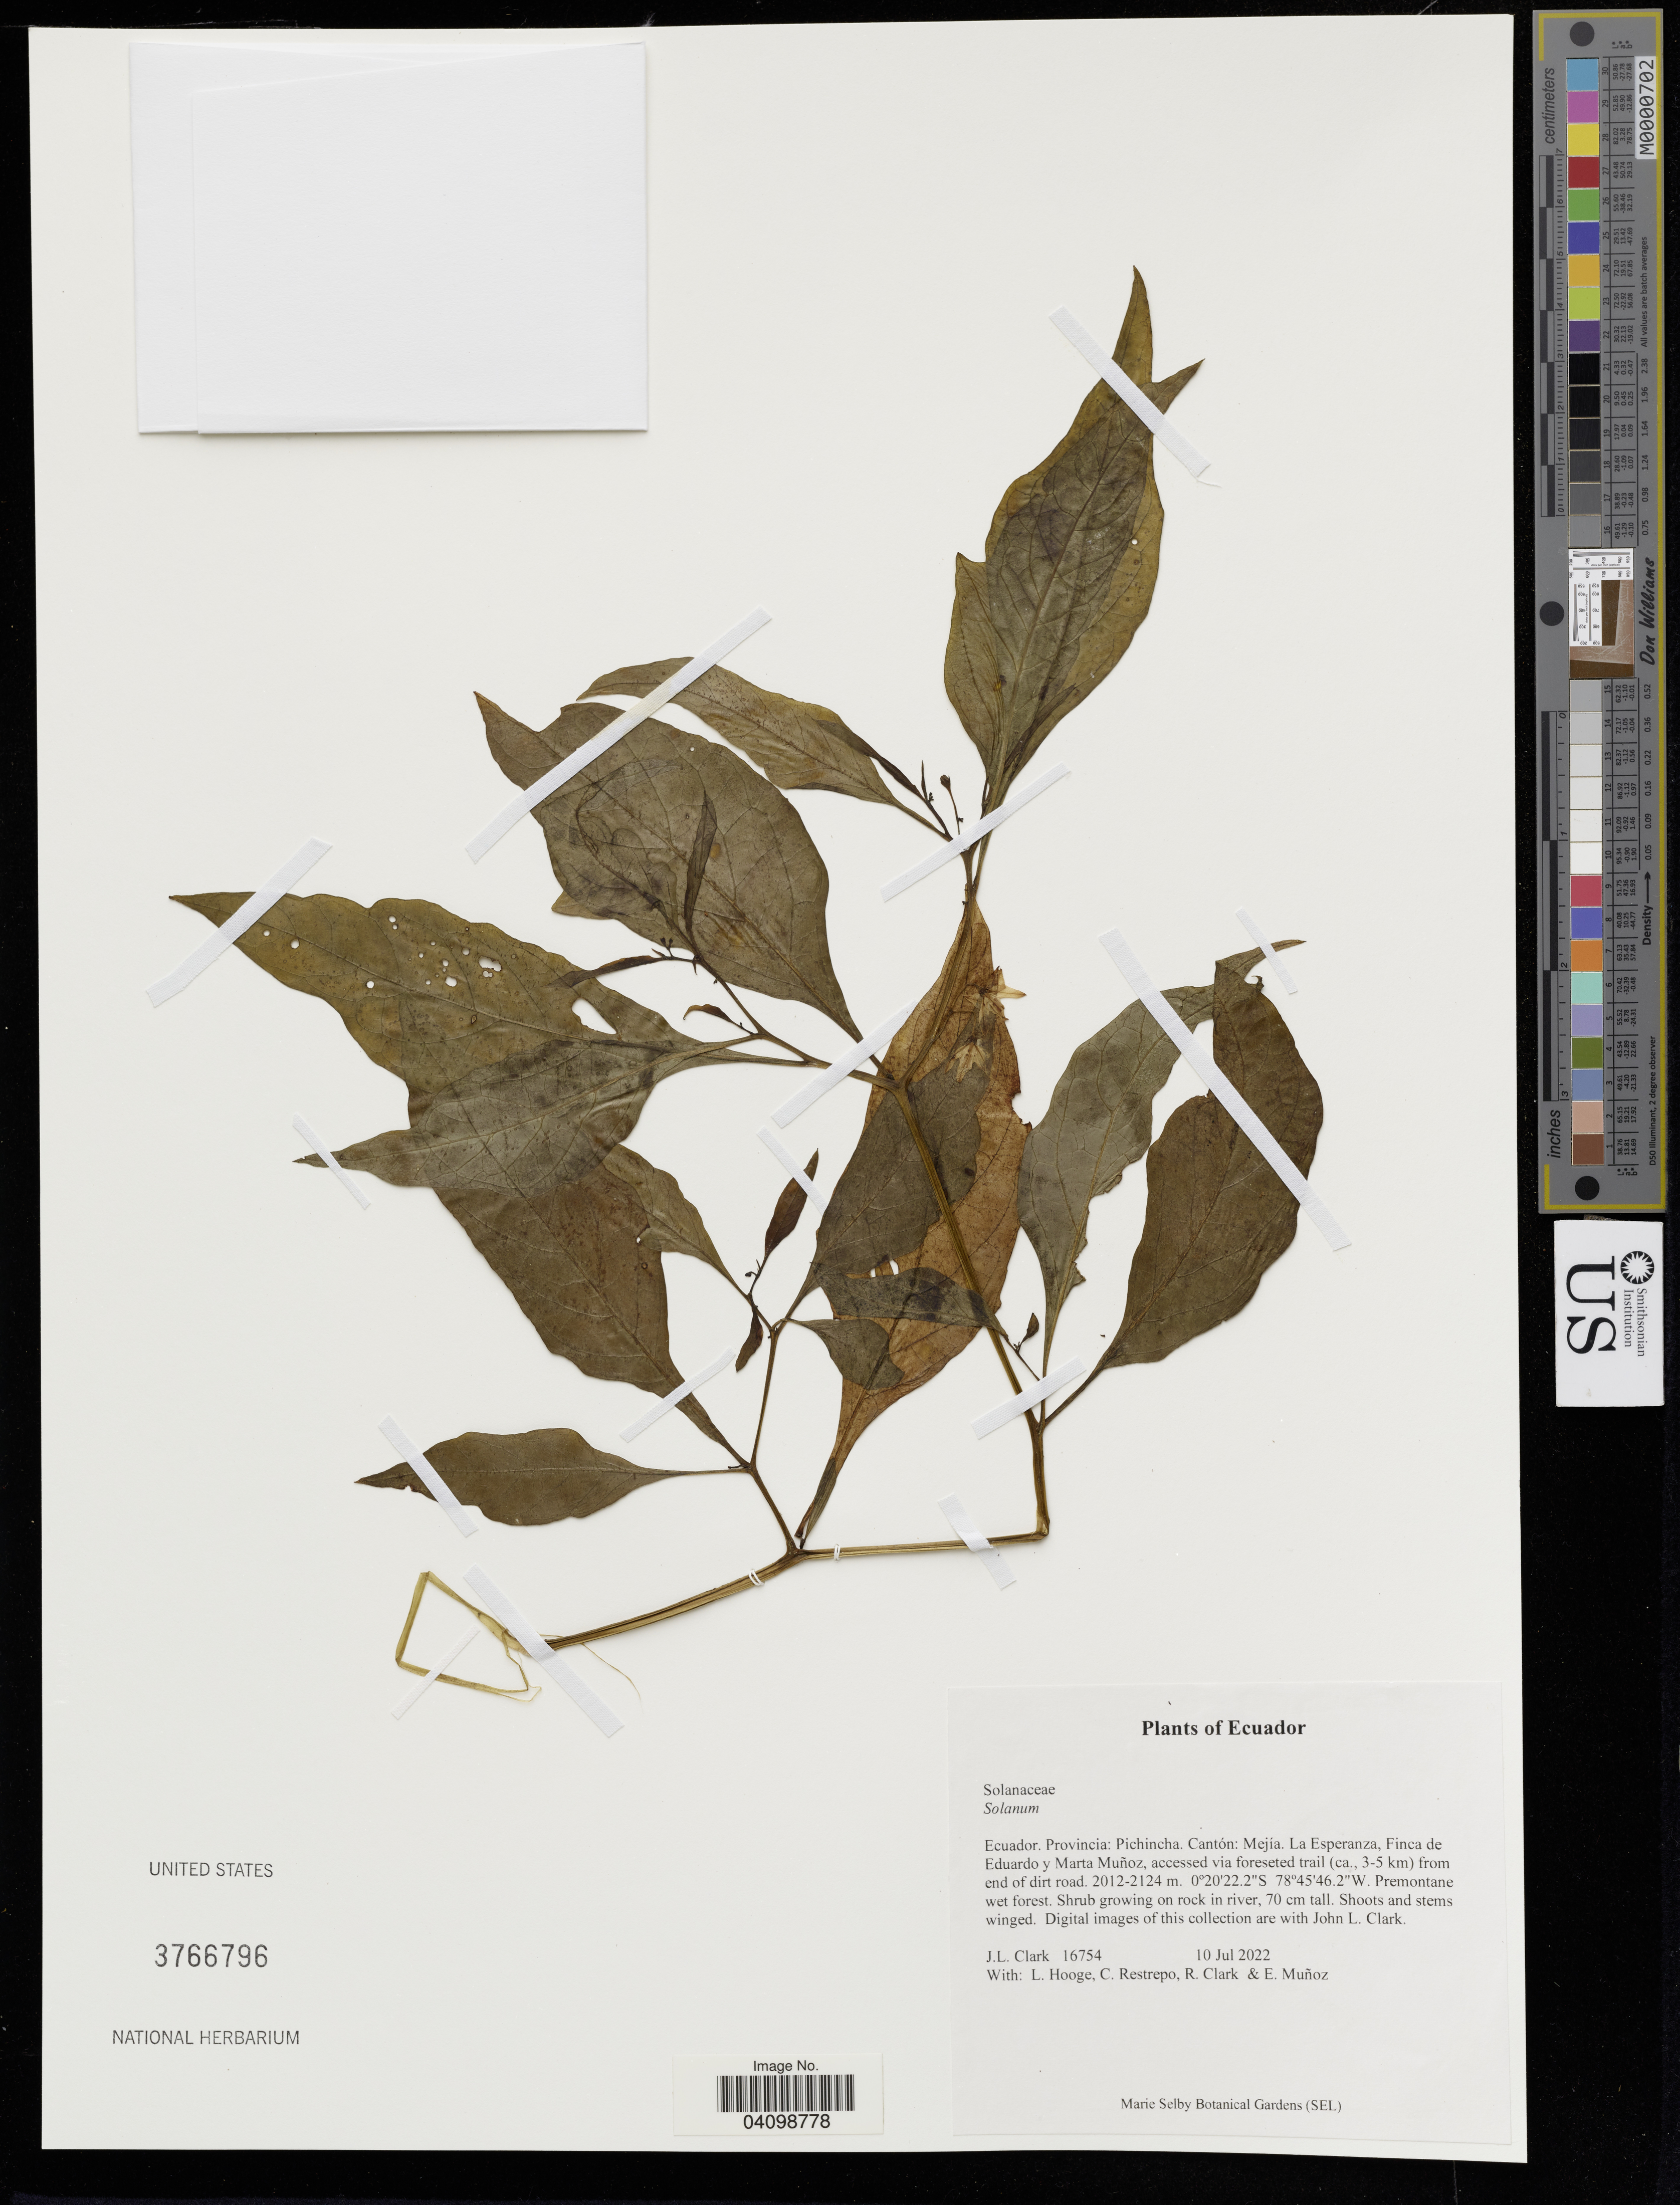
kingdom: Plantae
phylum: Tracheophyta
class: Magnoliopsida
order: Solanales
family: Solanaceae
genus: Solanum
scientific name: Solanum (Leptostemonum) sp.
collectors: J. Clark, C. Restrepo & R. Clark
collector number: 16754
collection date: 2022-07-10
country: Ecuador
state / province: Pichincha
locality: Cantón: Mejía. La Esperanza, Finca de Eduardo y Marta Muñoz, accessed via foreseted trail (ca., 3-5 km) from end of dirt road.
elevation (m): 2012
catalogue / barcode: US 3766796